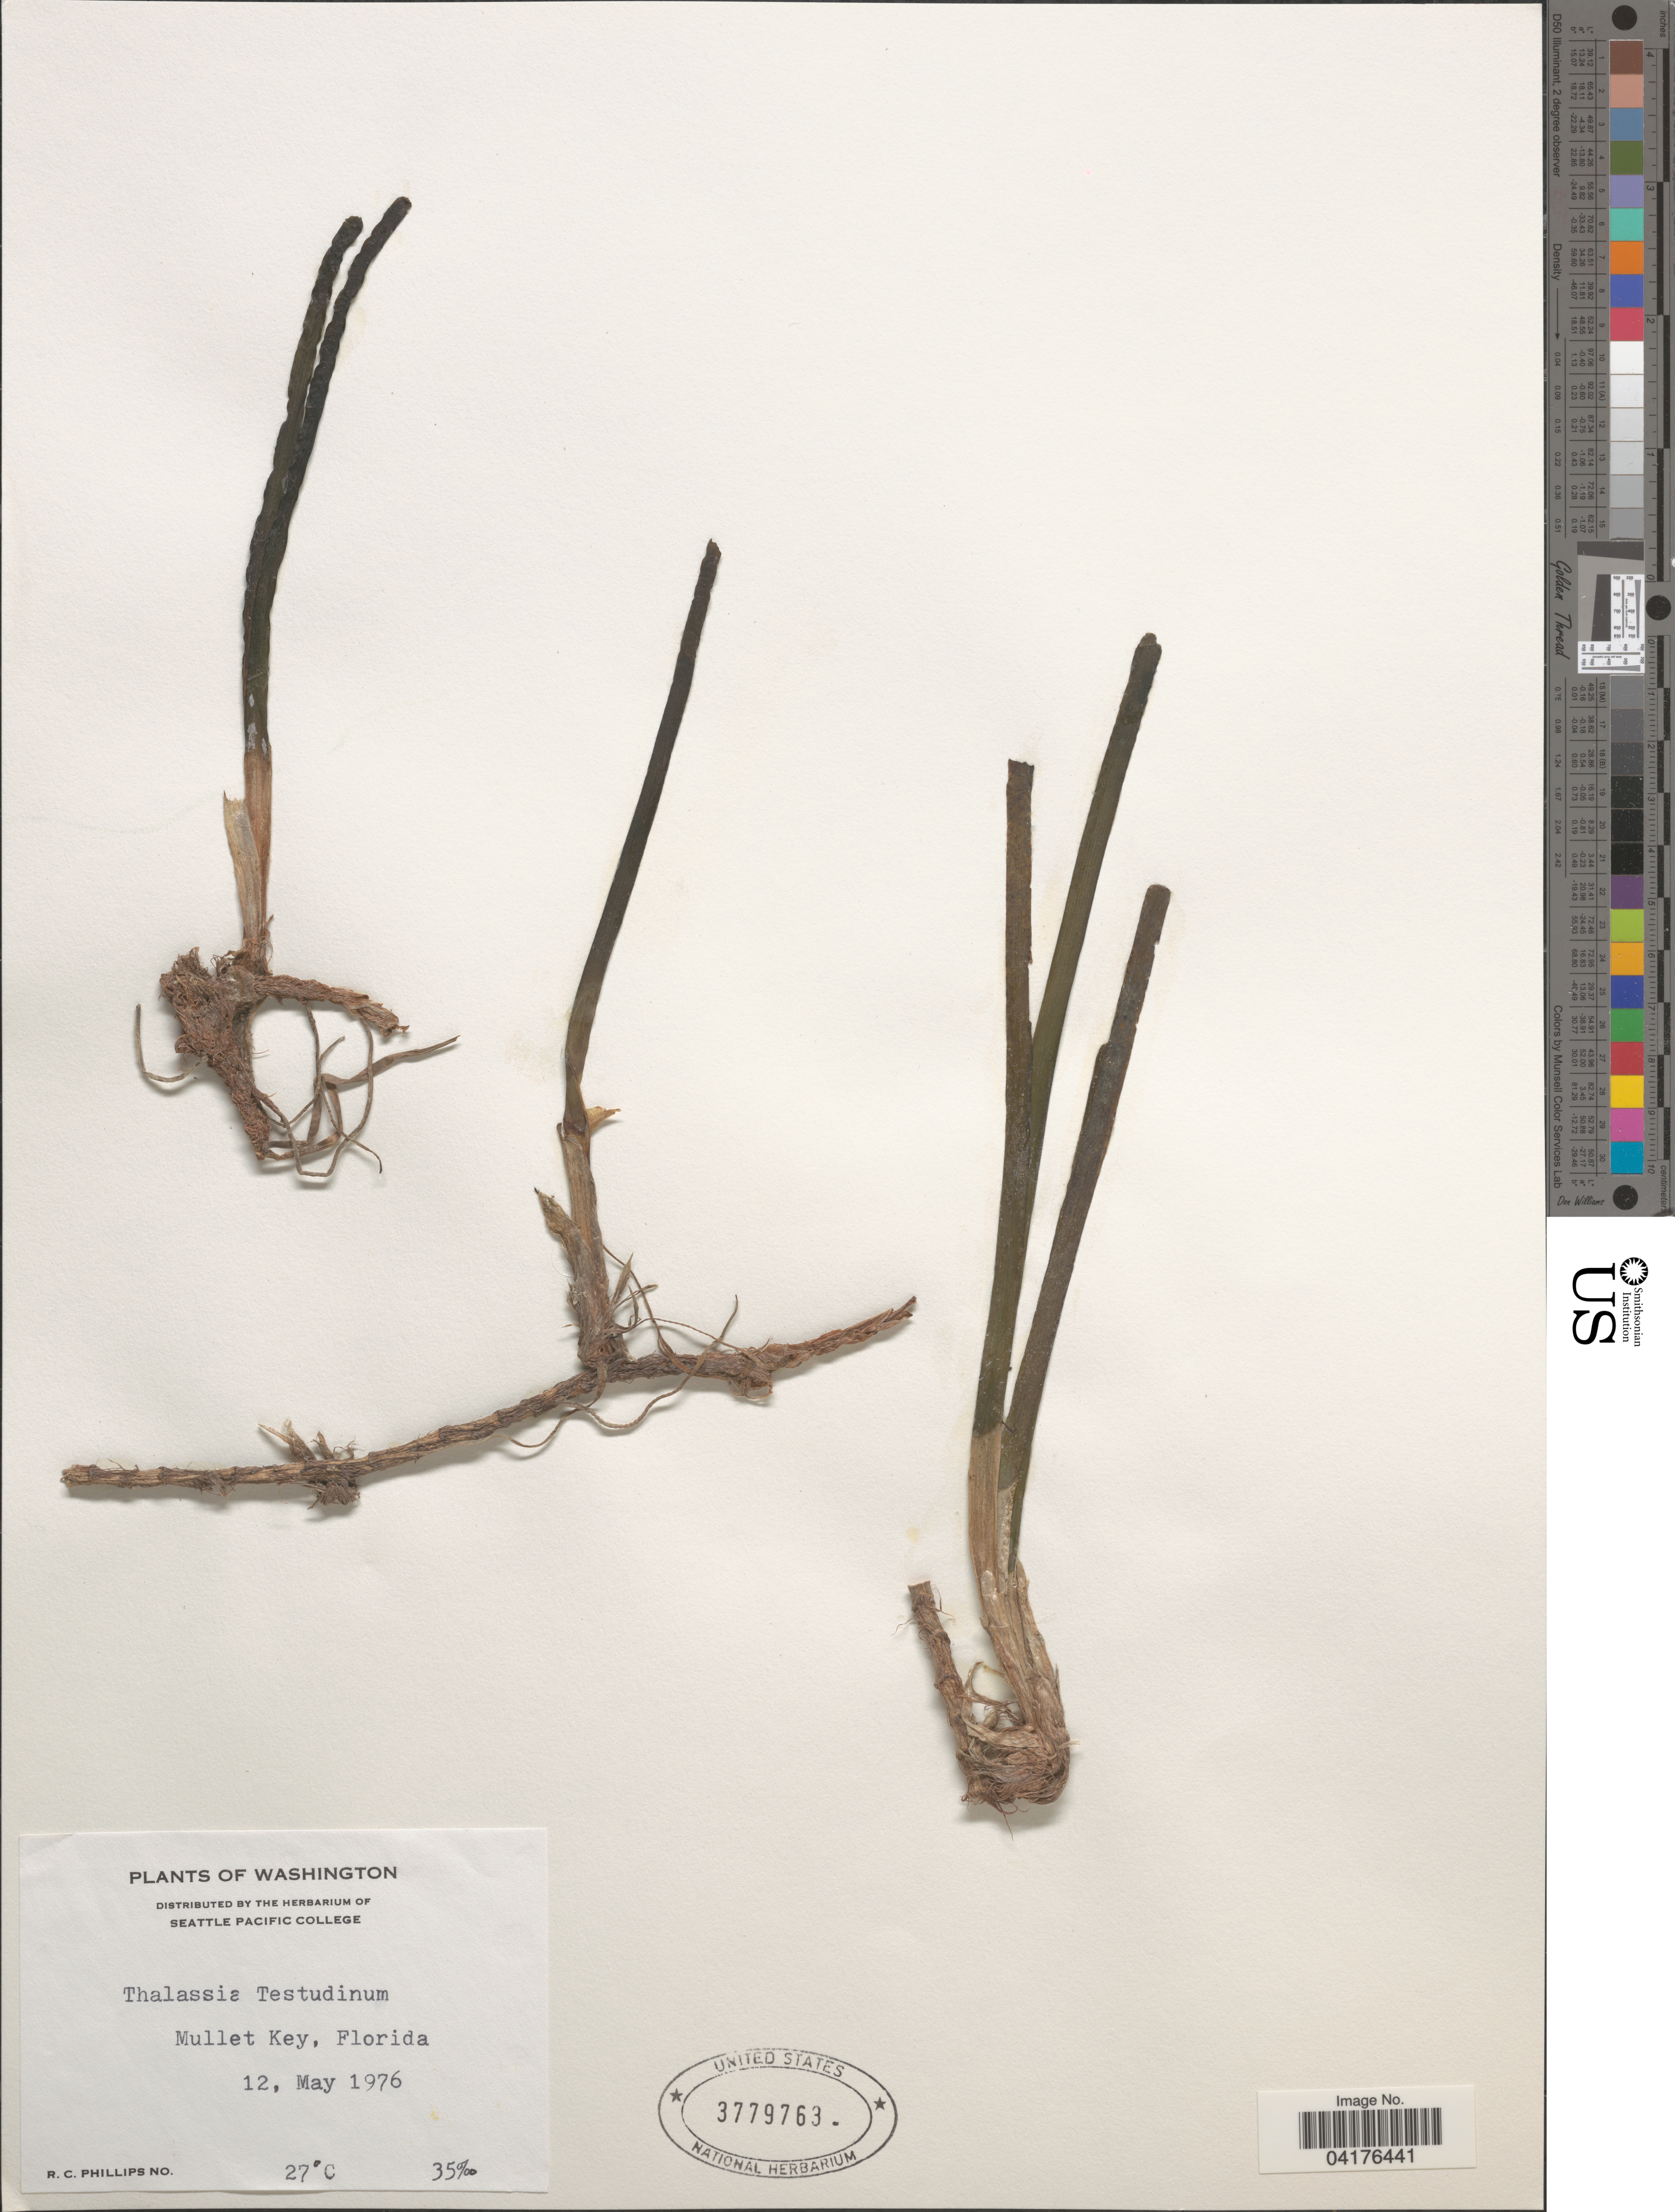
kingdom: Plantae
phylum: Tracheophyta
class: Liliopsida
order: Alismatales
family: Hydrocharitaceae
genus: Thalassia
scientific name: Thalassia testudinum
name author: Banks & Sol. ex K.D. Koenig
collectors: R. C. Phillips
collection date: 1976-05-12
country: United States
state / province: Florida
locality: Mullet Key.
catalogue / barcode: US 3779763